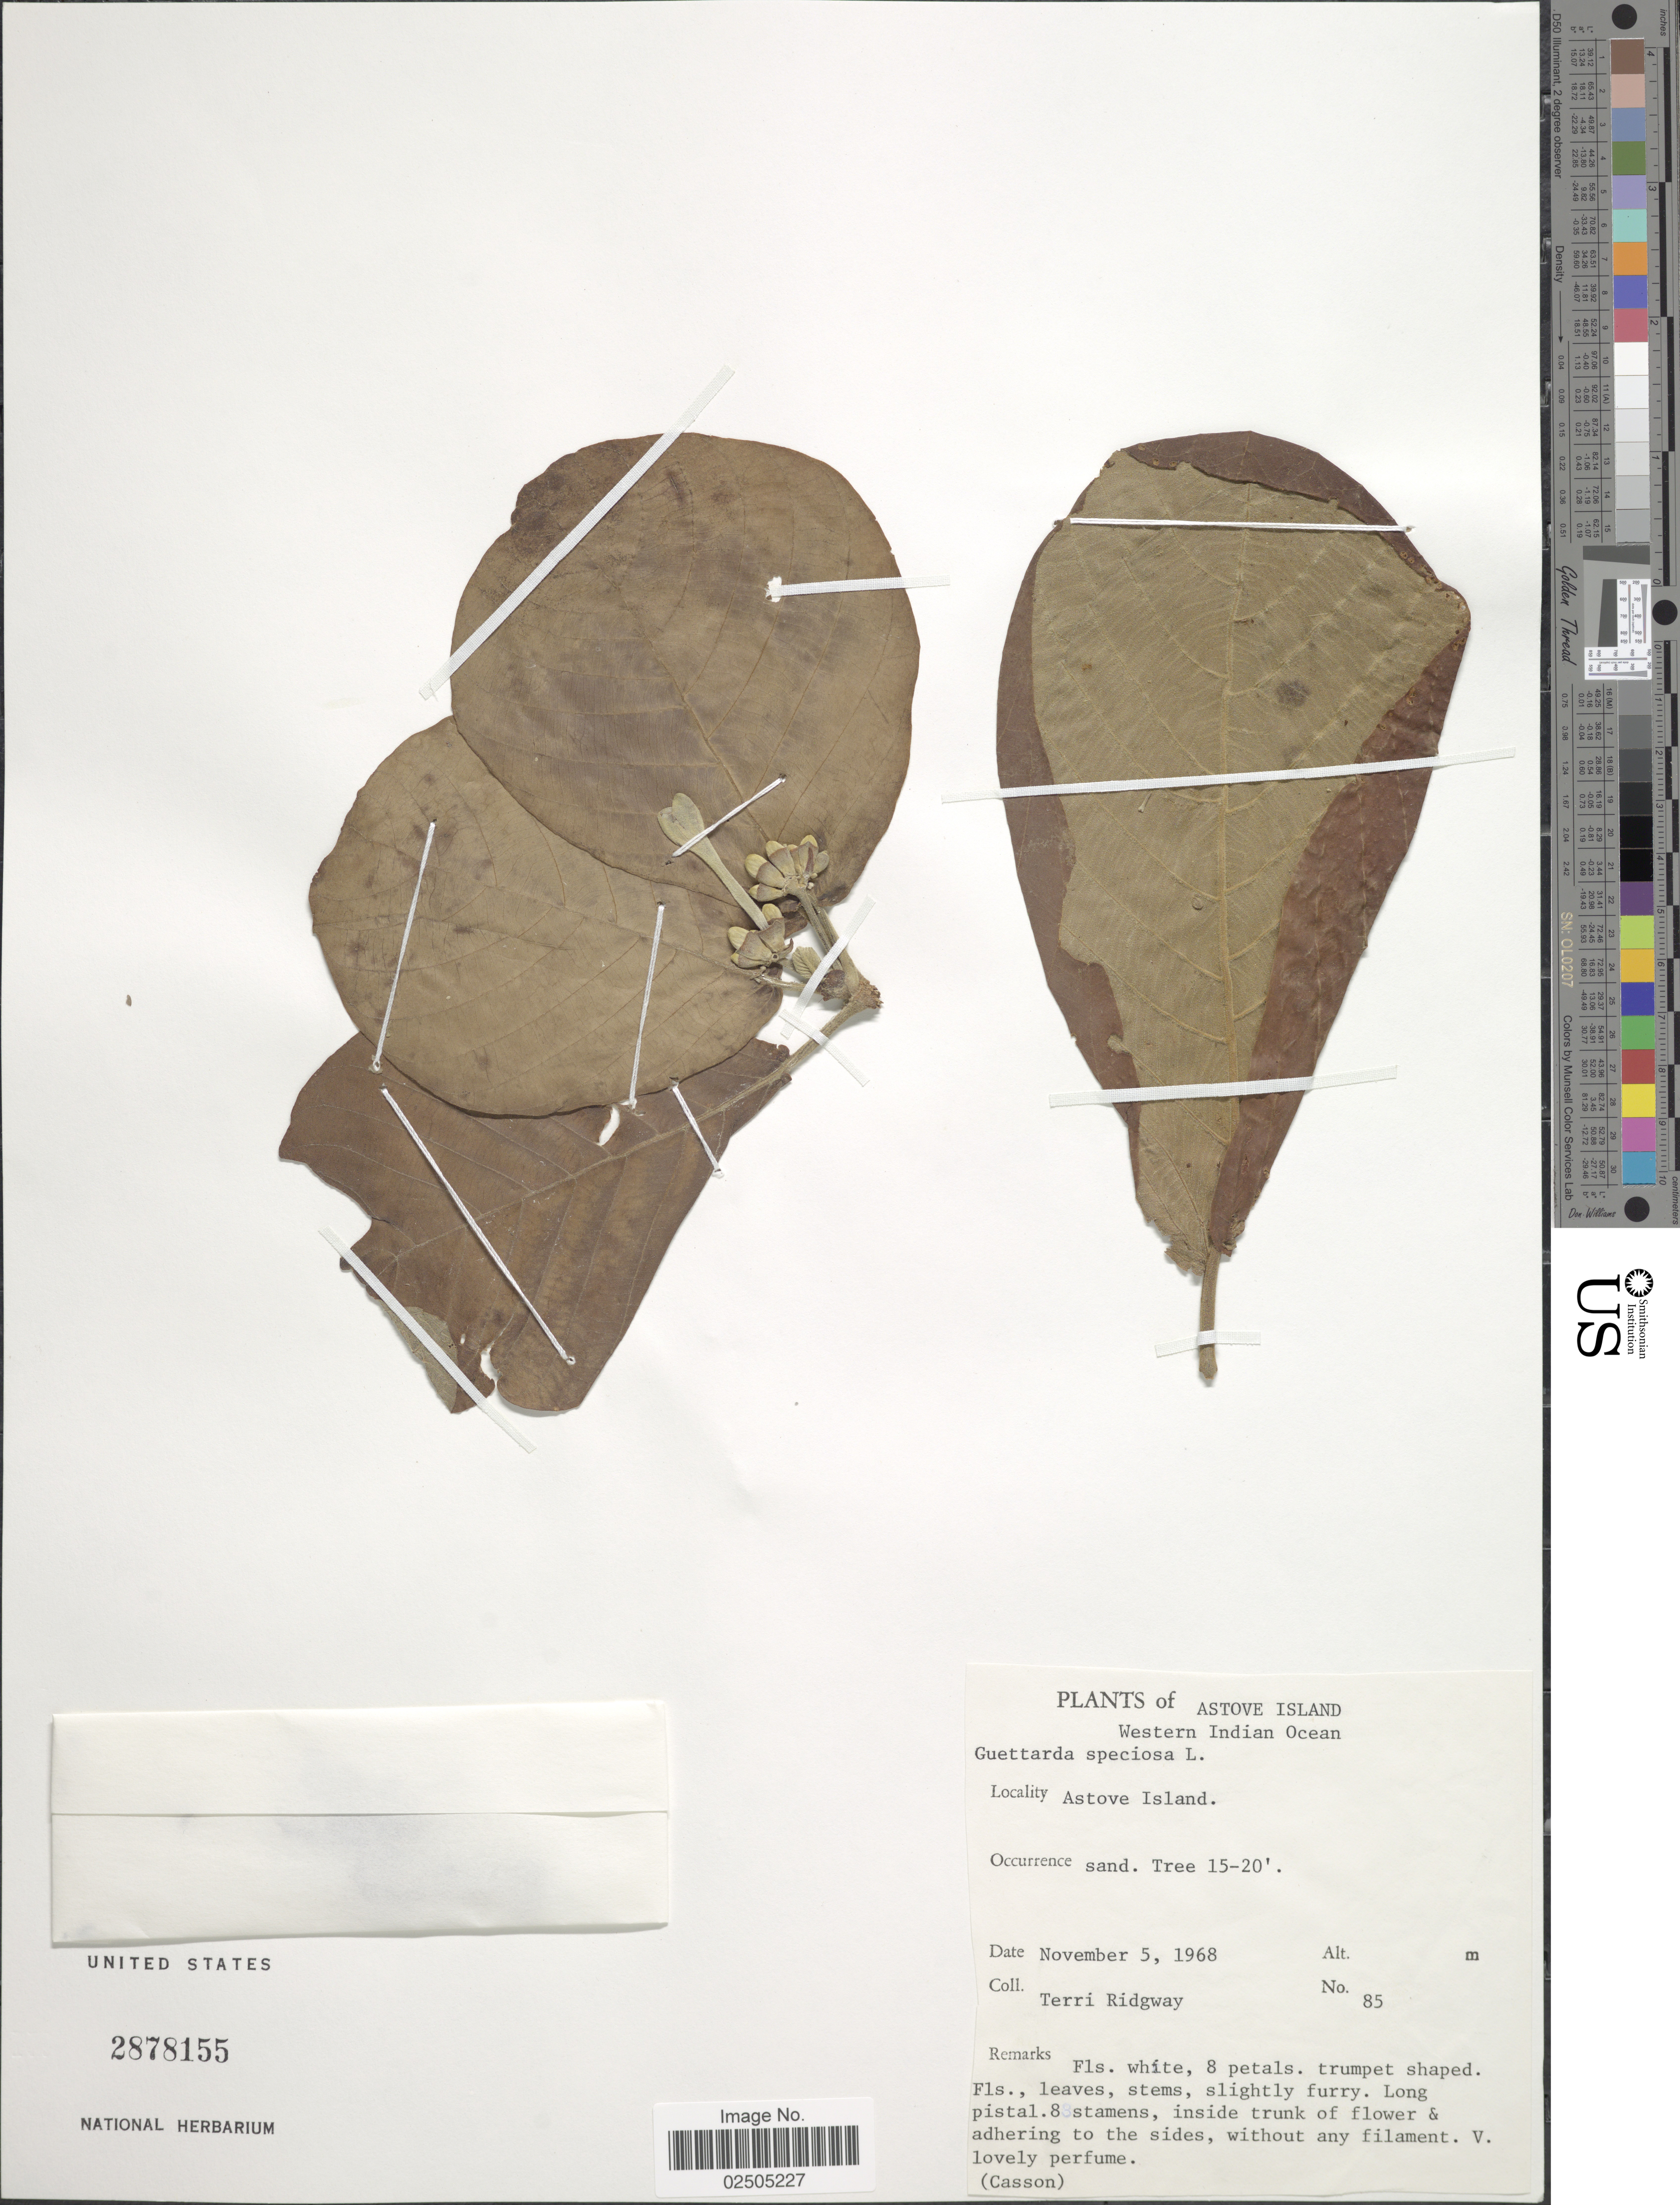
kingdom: Plantae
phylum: Tracheophyta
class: Magnoliopsida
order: Gentianales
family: Rubiaceae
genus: Guettarda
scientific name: Guettarda speciosa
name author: L.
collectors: T. Ridgway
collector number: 85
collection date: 1968-11-05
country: Seychelles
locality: Atove Island, Western Indian Ocean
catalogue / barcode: US 2878155